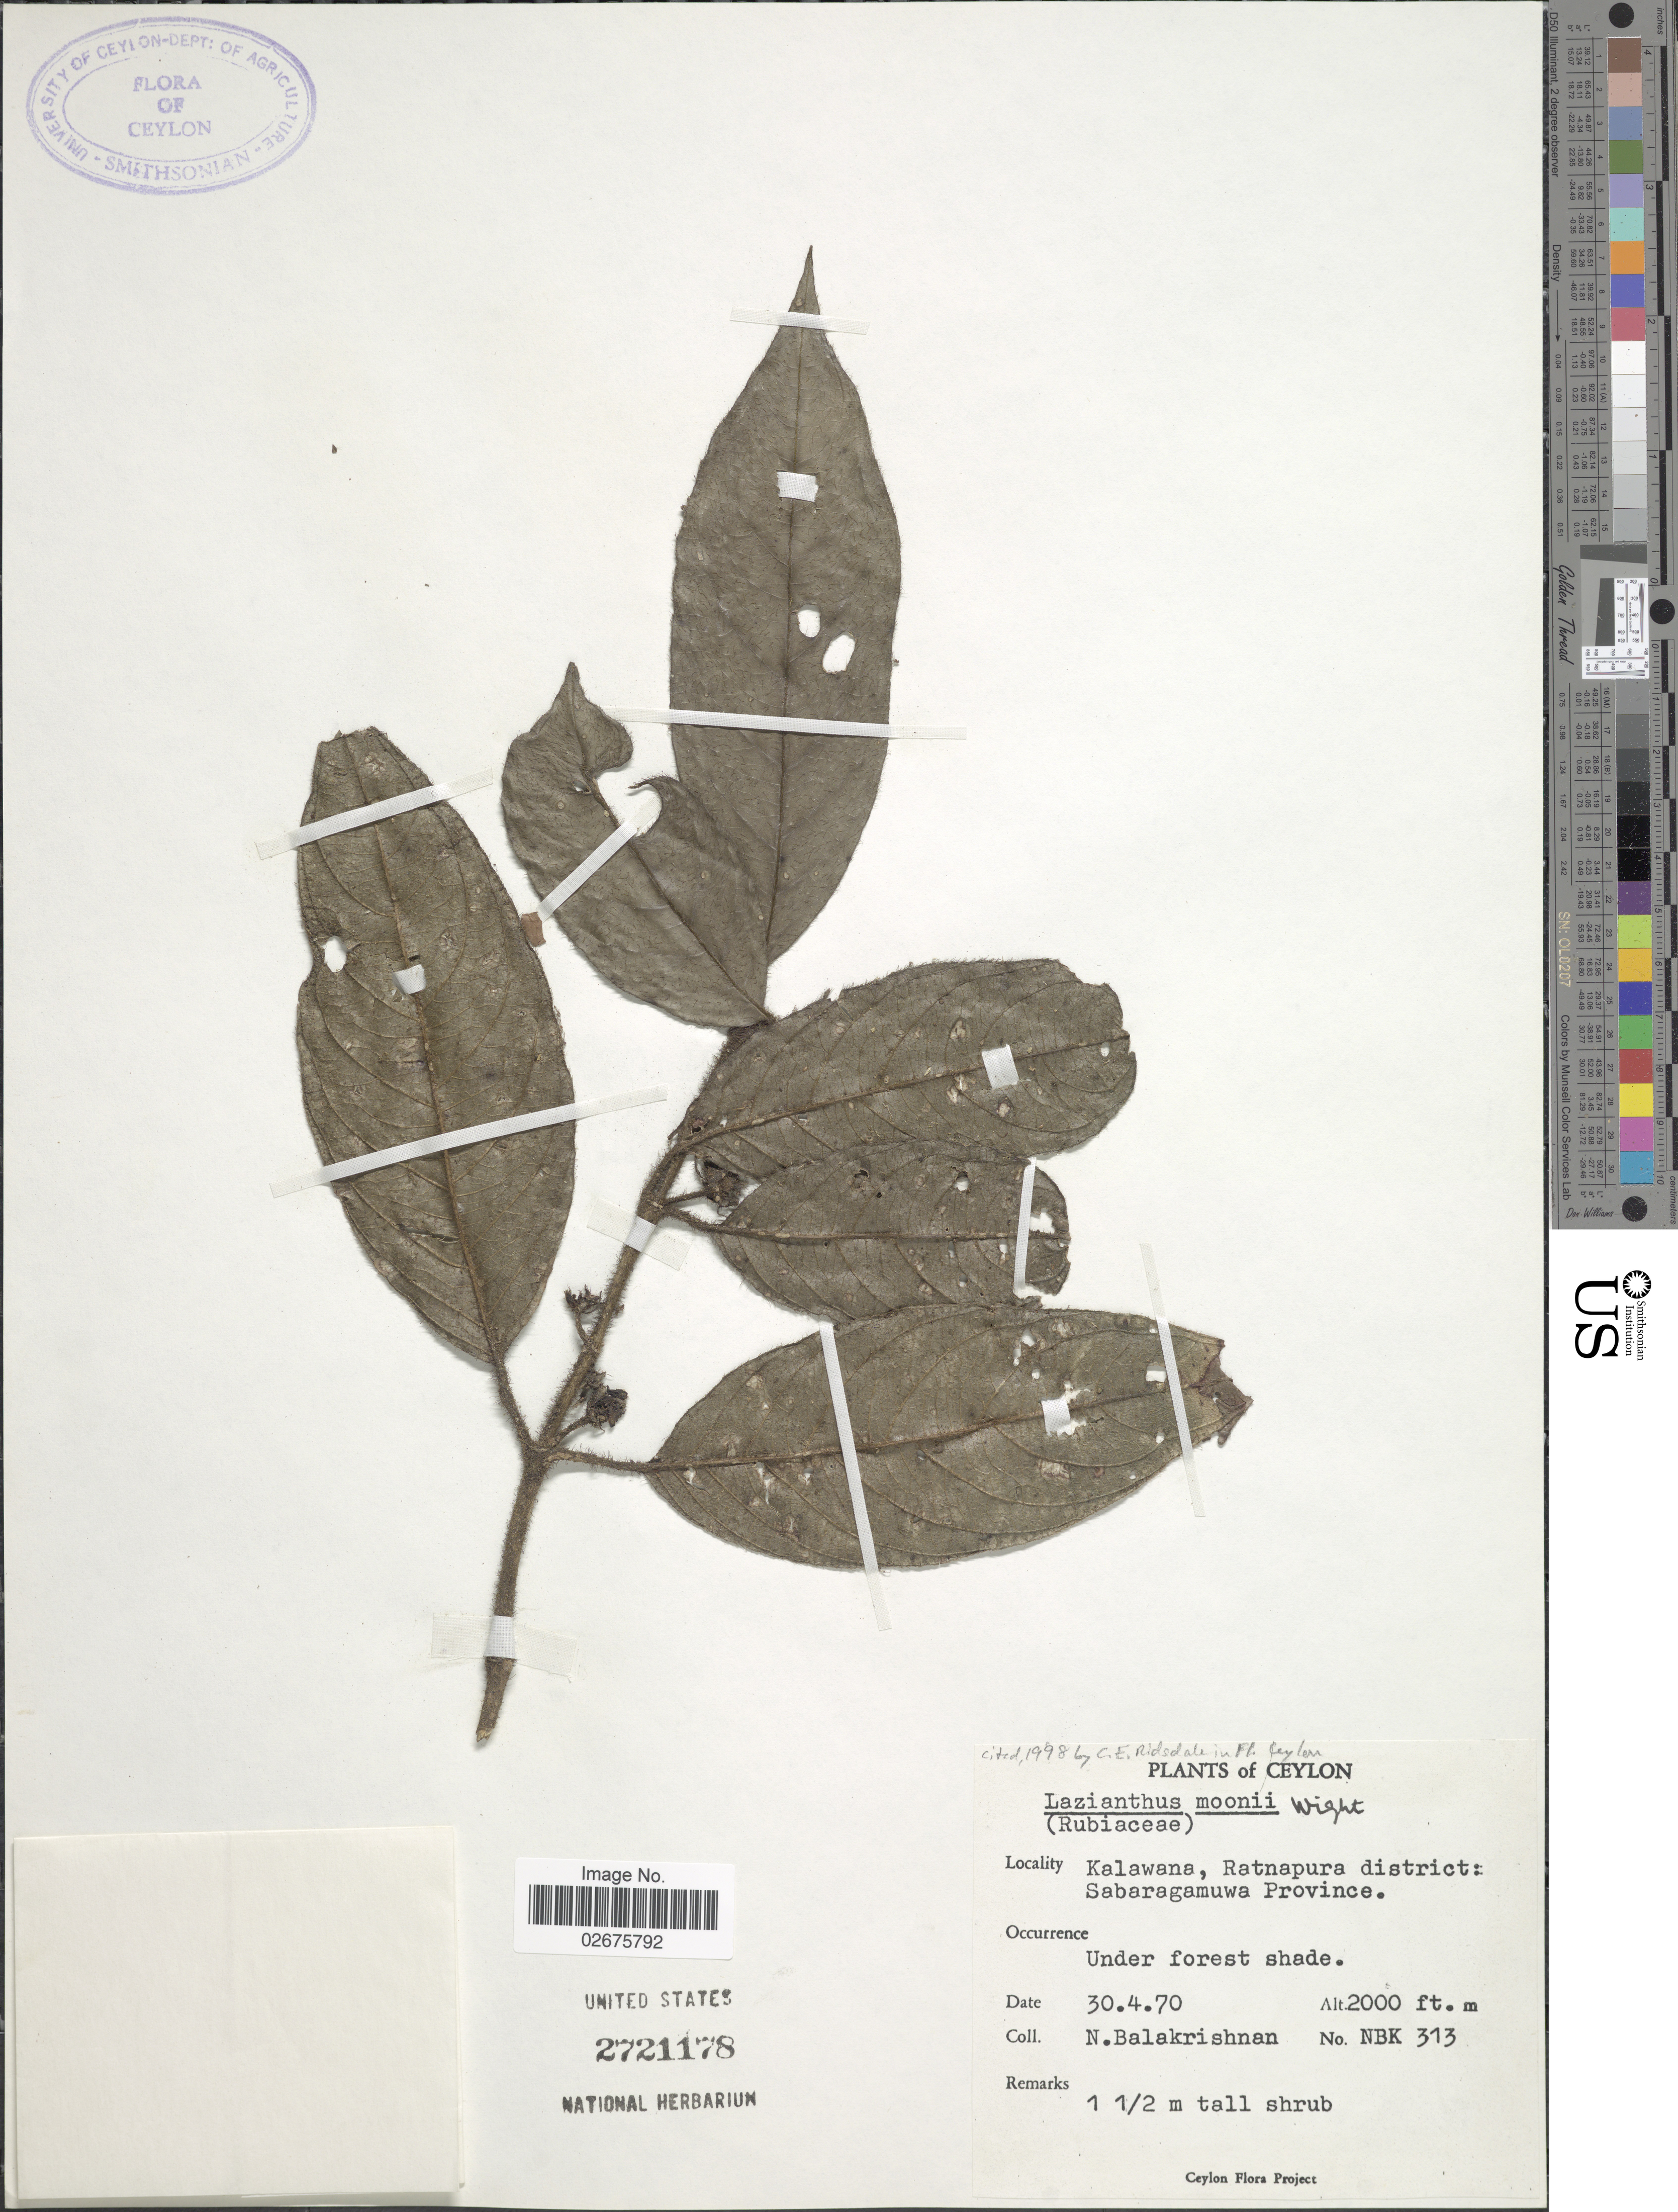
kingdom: Plantae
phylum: Tracheophyta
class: Magnoliopsida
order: Gentianales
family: Rubiaceae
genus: Lasianthus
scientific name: Lasianthus moonii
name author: Wight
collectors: N. Balakrishnan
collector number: NBK 313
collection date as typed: Transcribed d/m/y: 30/4/70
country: Sri Lanka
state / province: Sabaragamuwa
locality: Ceylon, Kalwana, Ratnapura district: Under forest shade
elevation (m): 610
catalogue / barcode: US 2721178